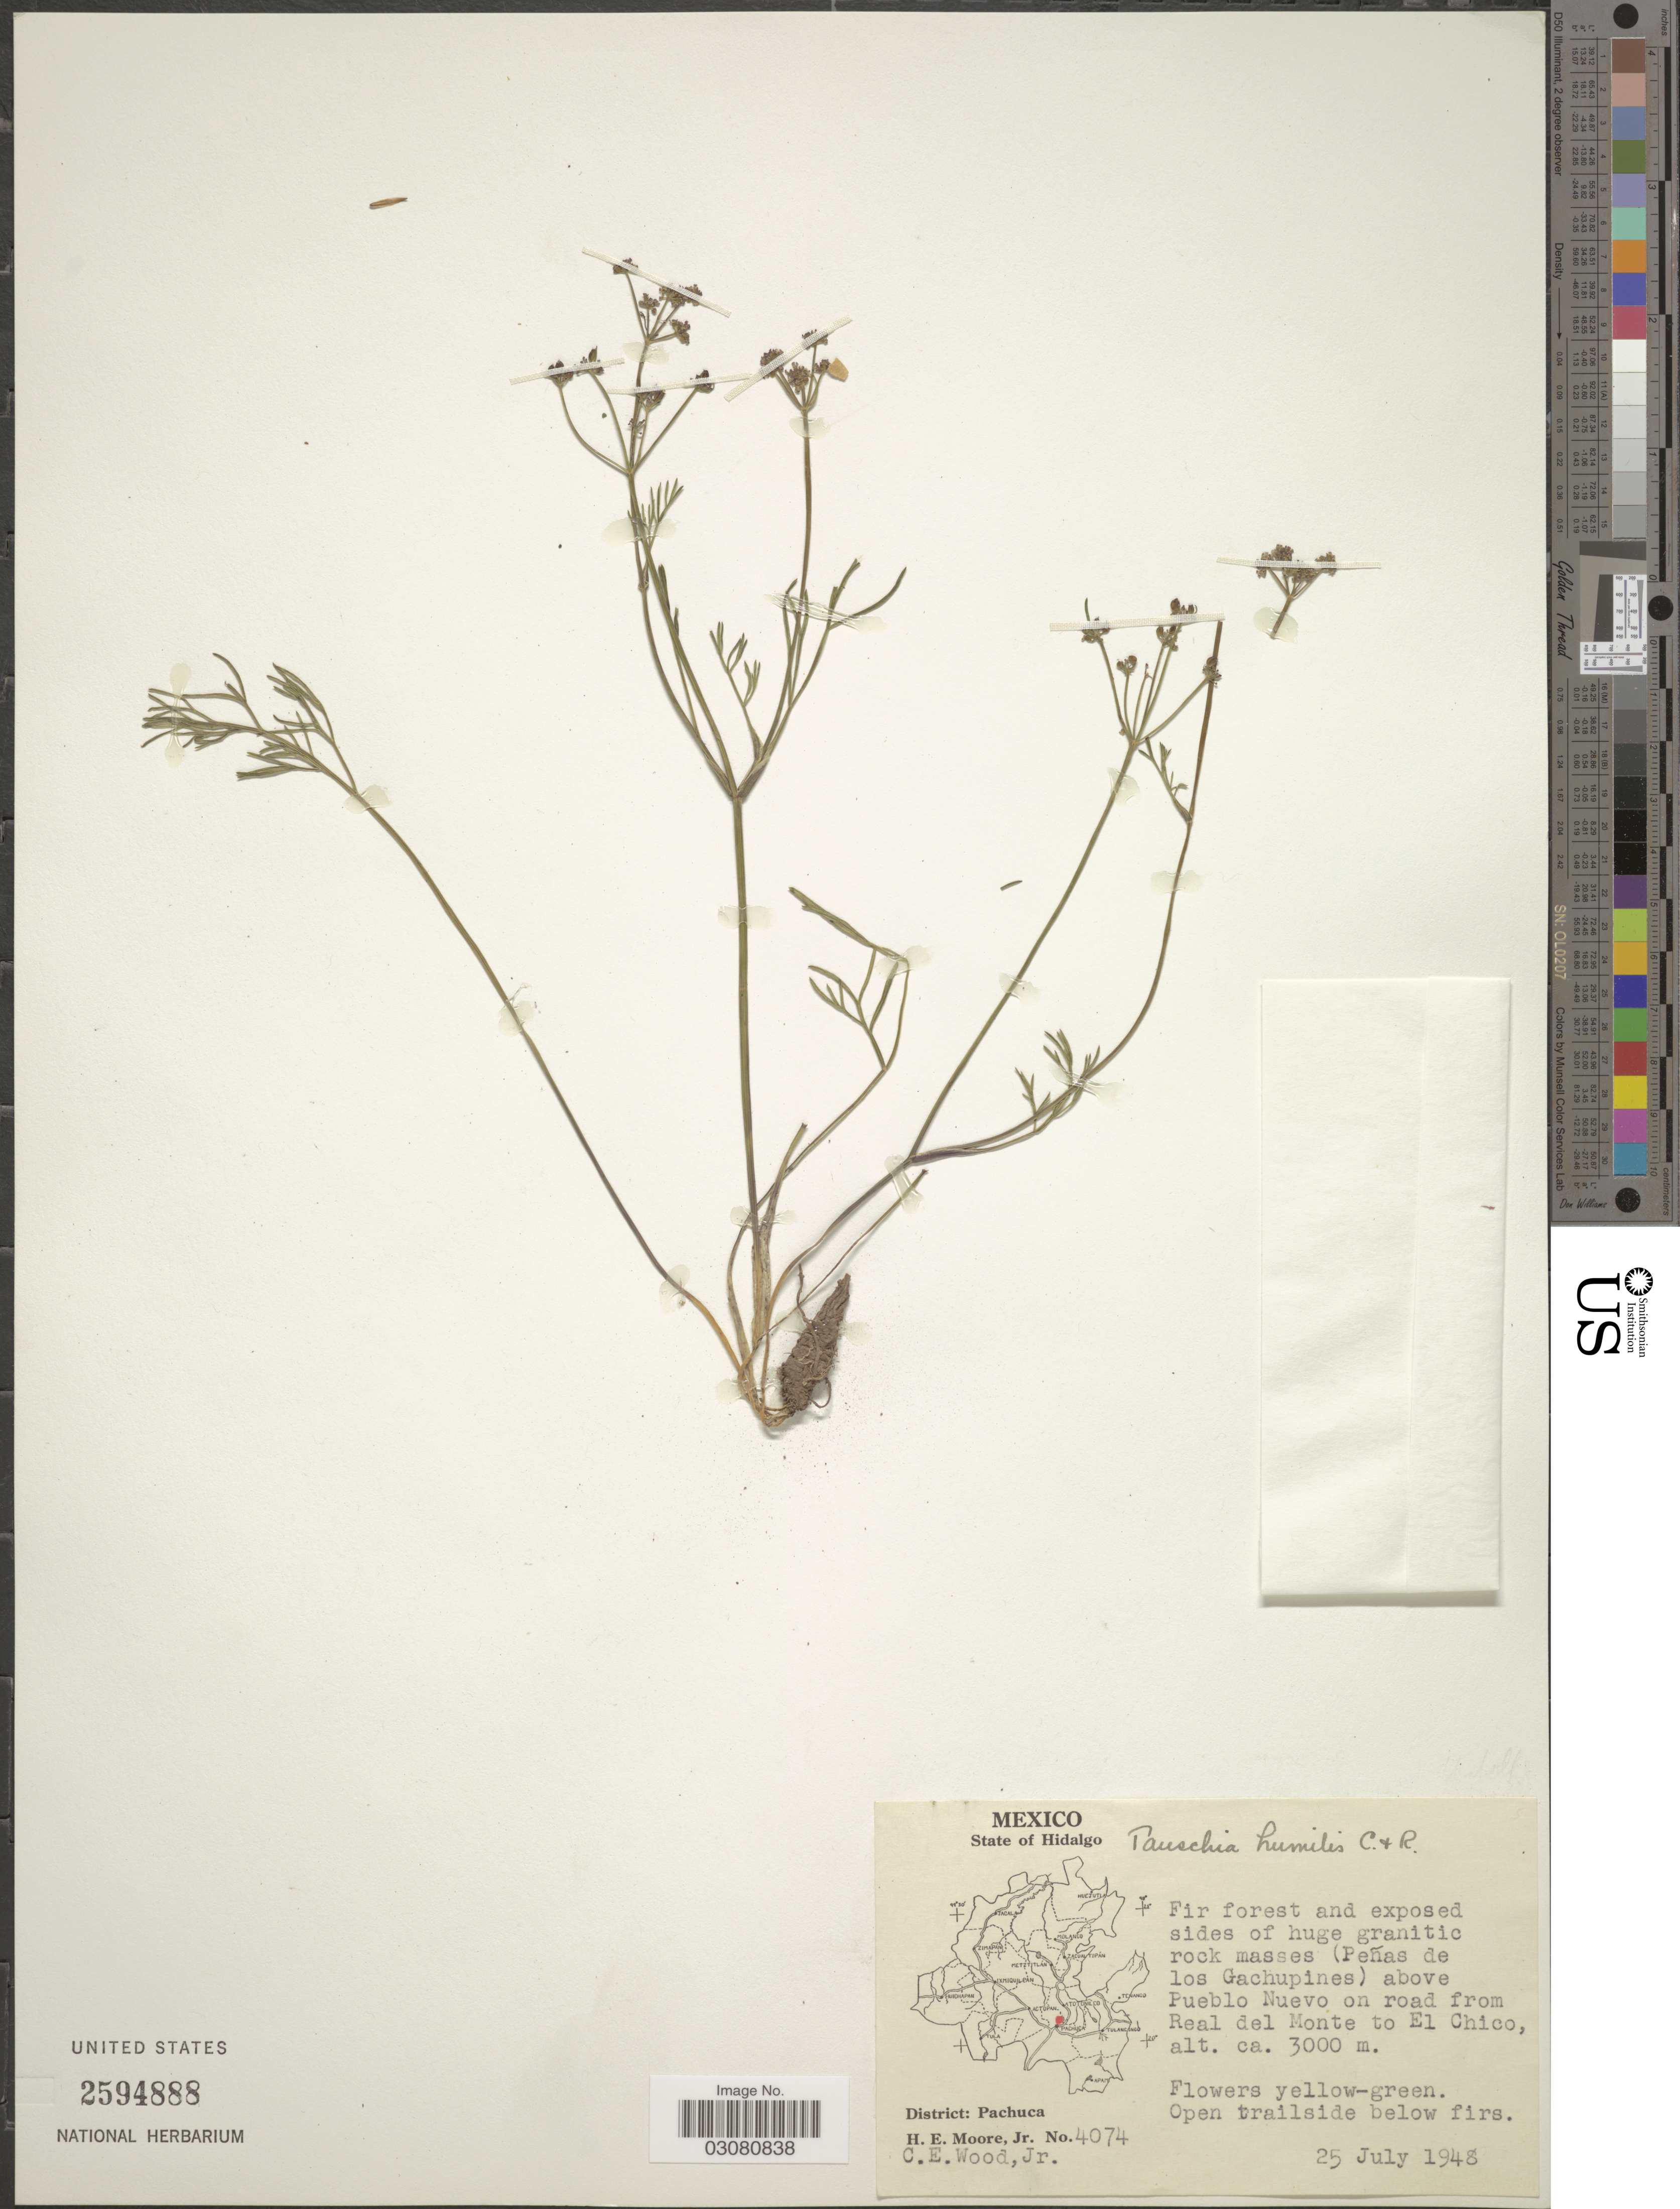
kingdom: Plantae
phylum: Tracheophyta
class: Magnoliopsida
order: Apiales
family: Apiaceae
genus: Tauschia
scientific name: Tauschia humilis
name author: J.M. Coult. & Rose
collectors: H. Moore & C. Wood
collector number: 4074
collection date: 1948-07-25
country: Mexico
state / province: Hidalgo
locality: Peñas de los Gachupines above Pueblo Nuevo on road from Real del Monte to El Chico. District: Pachuca.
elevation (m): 3000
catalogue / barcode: US 2594888